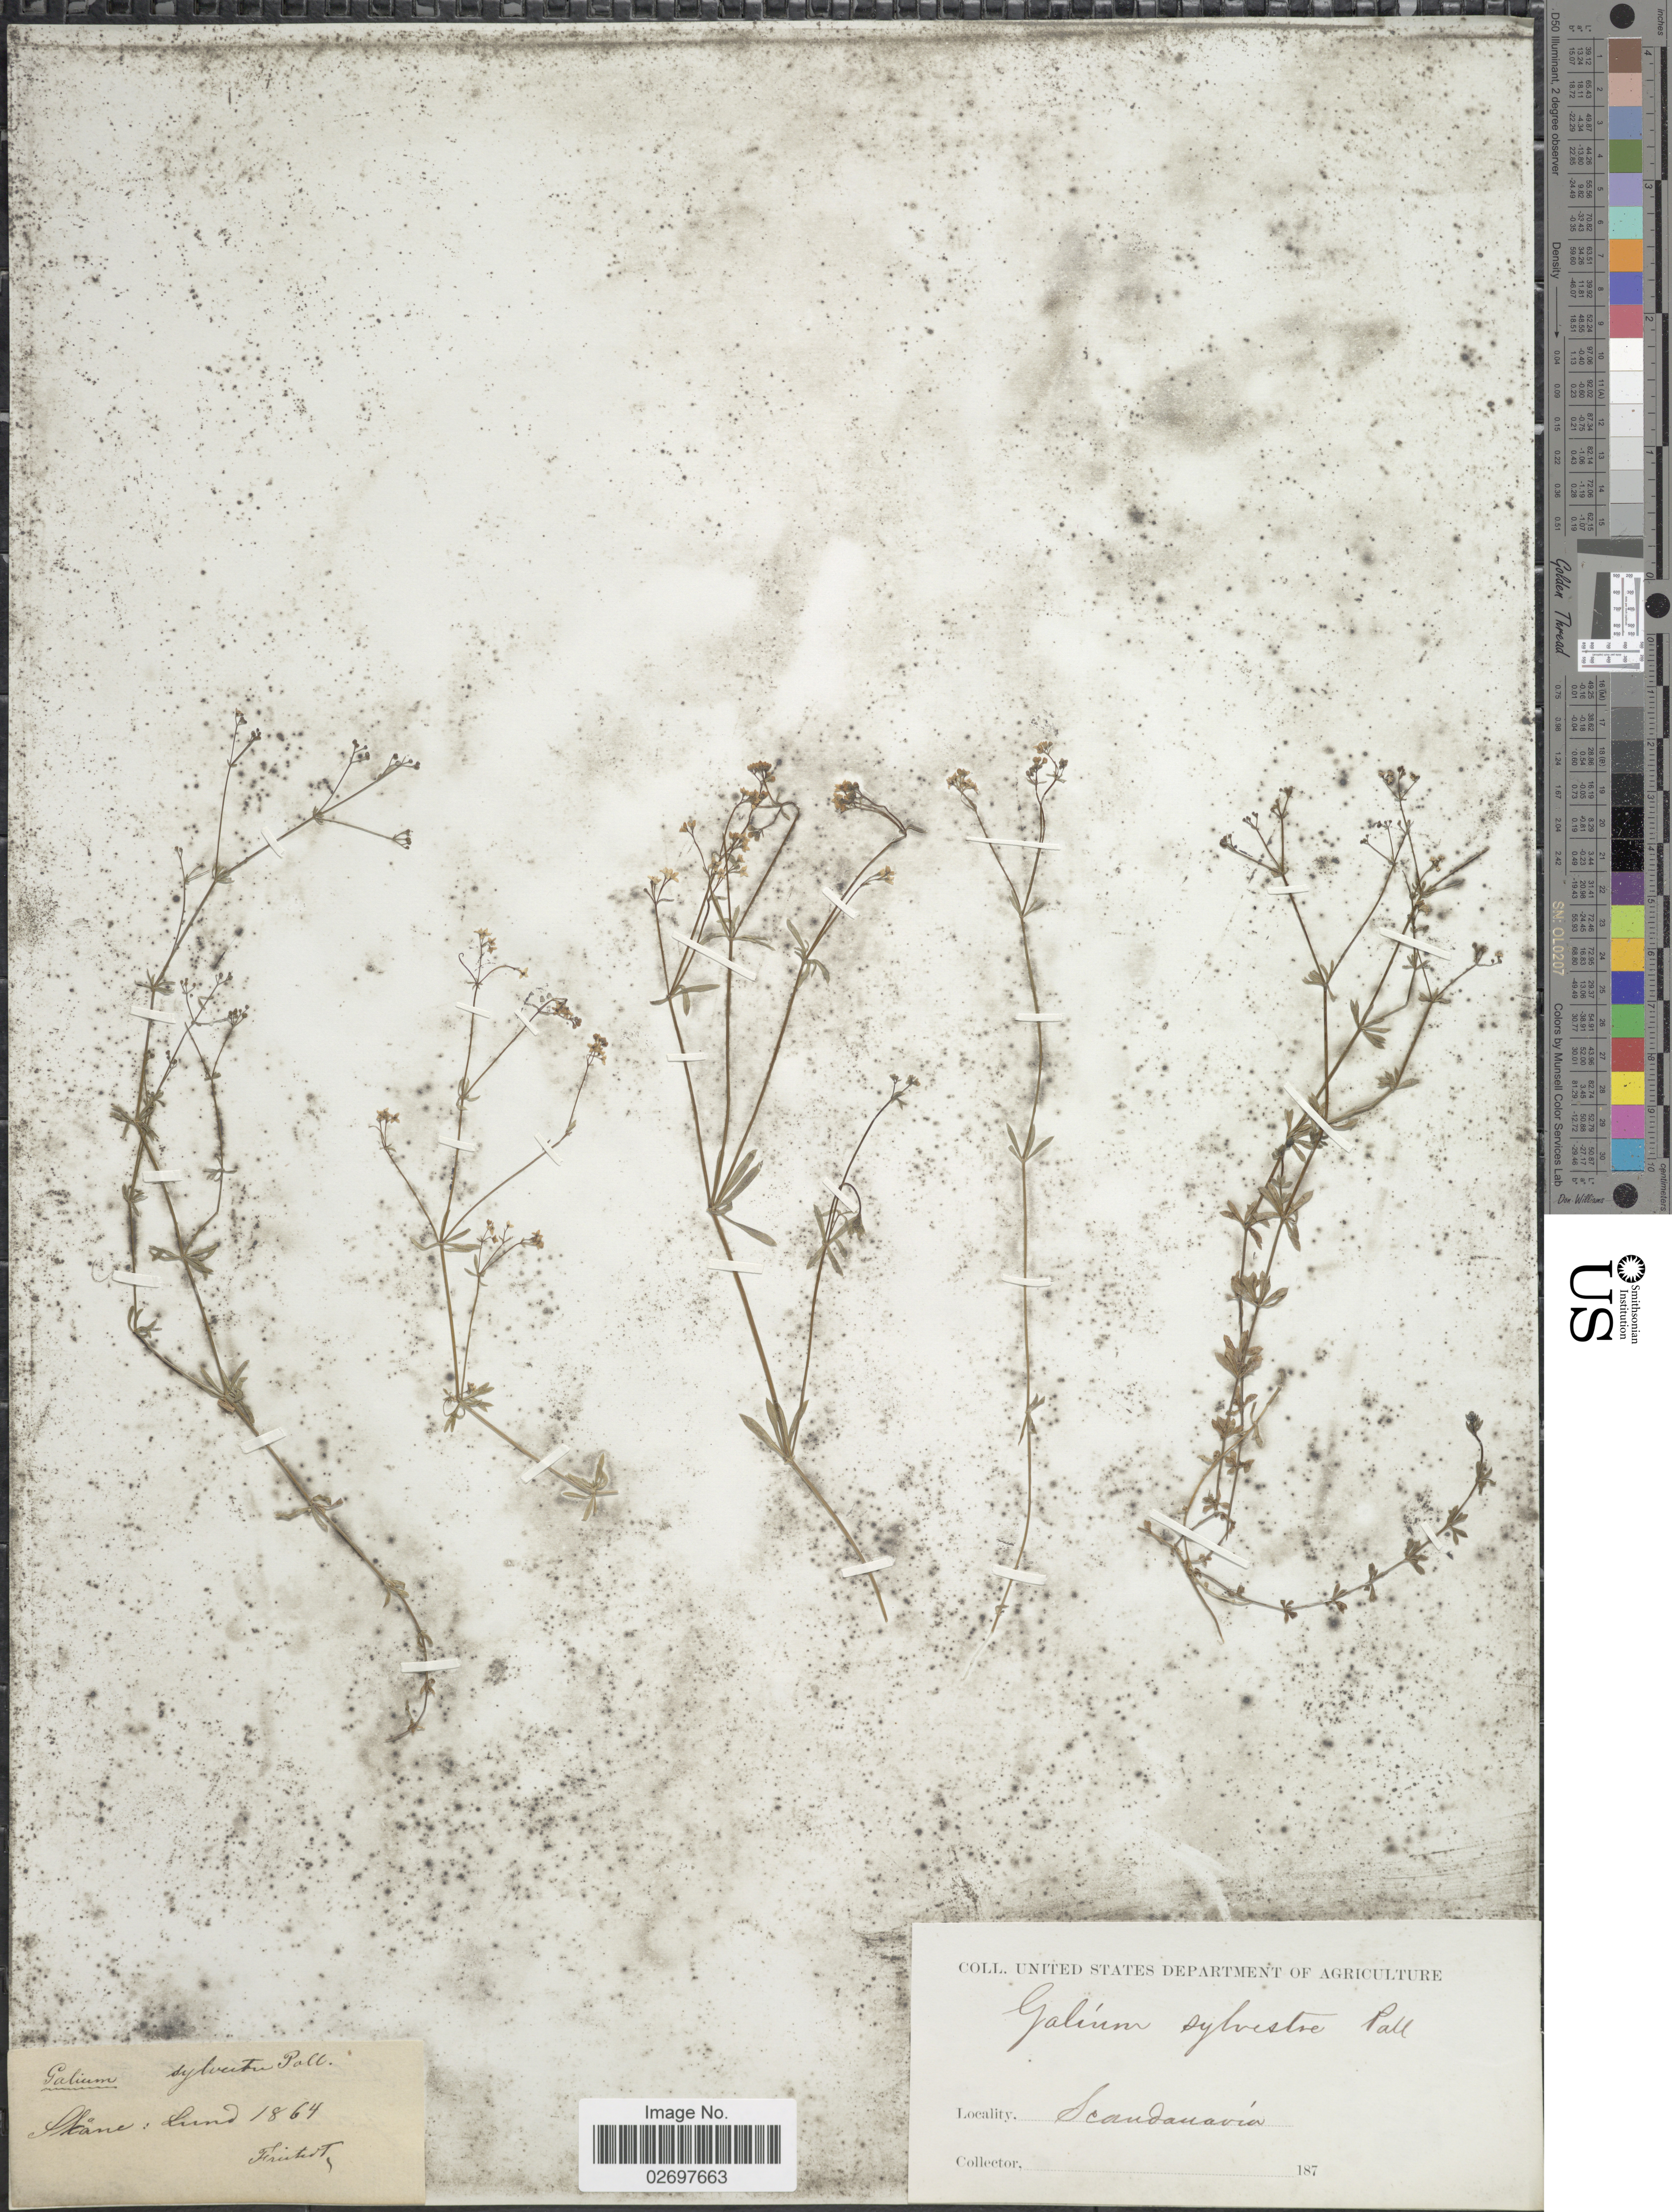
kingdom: Plantae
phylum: Tracheophyta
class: Magnoliopsida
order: Gentianales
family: Rubiaceae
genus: Galium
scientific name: Galium sylvestre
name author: Scop.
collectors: Fristedt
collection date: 1864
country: Sweden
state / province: Skåne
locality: Skane: Lund, Scandanavia